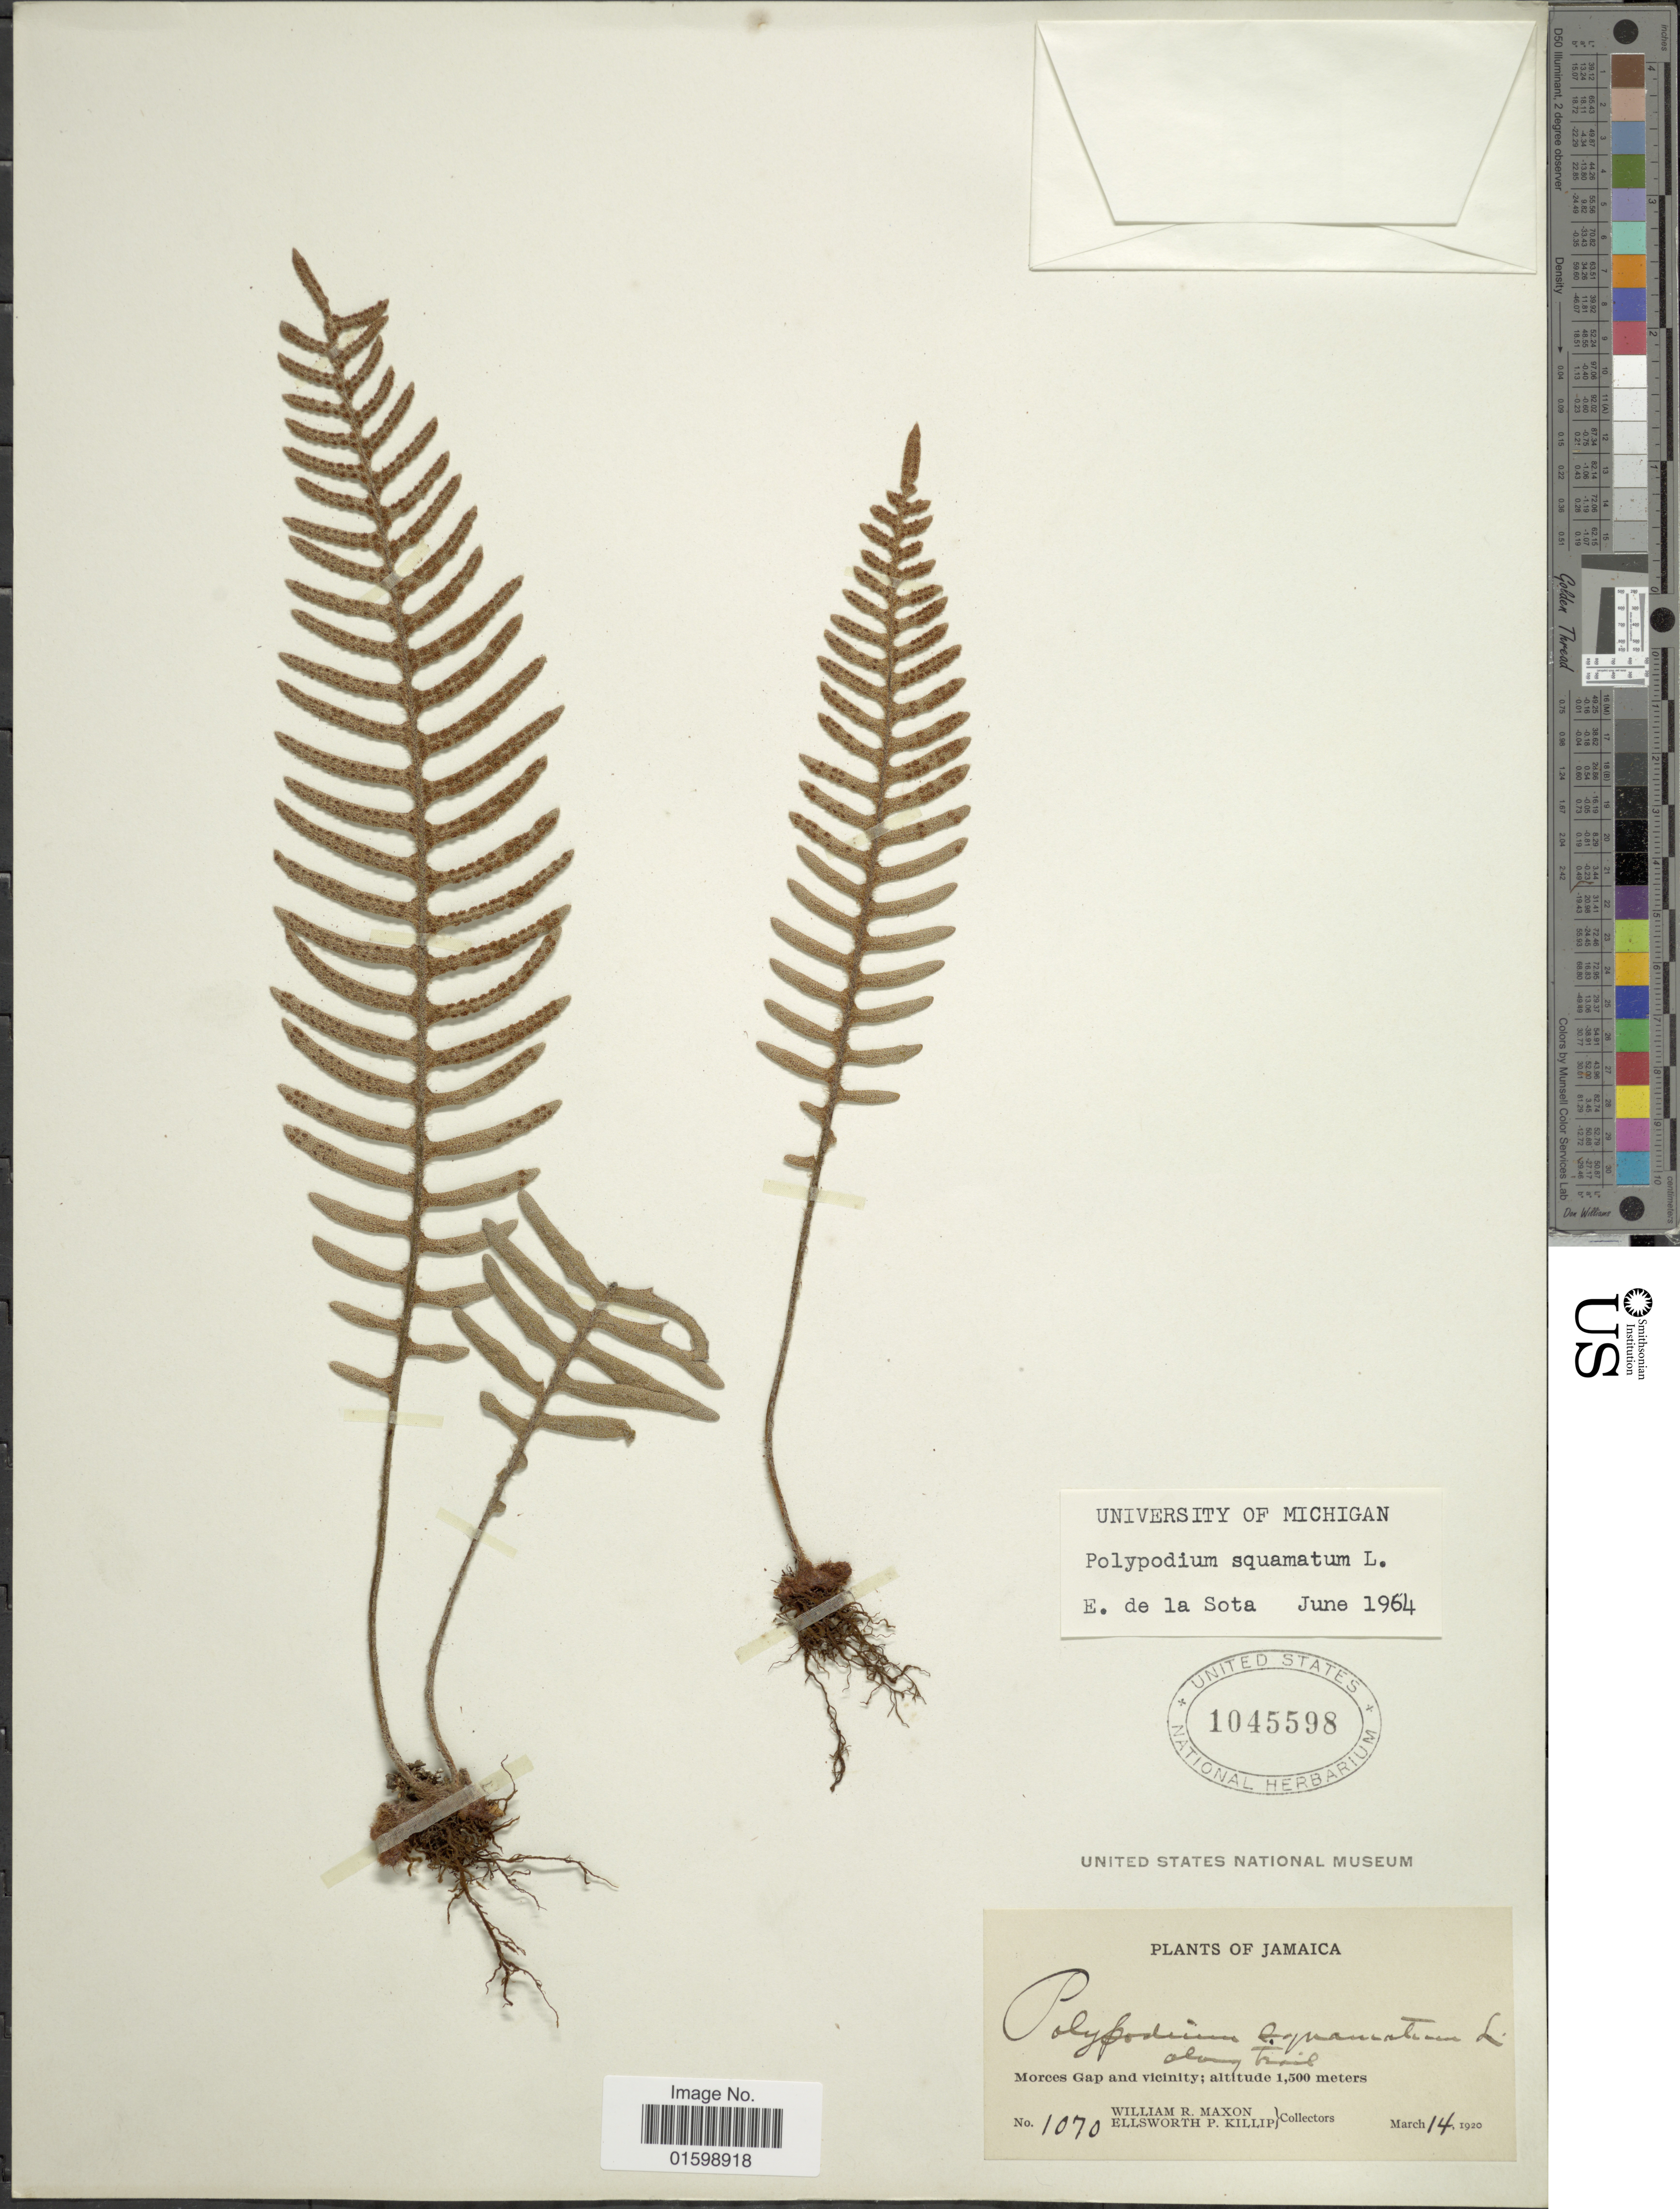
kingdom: Plantae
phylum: Tracheophyta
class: Polypodiopsida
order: Polypodiales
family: Polypodiaceae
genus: Pleopeltis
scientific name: Pleopeltis squamata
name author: (L.) J. Sm.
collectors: W. R. Maxon & E. P. Killip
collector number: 1070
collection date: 1920-03-14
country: Jamaica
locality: Along trail, Morces Gap and vicinity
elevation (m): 1500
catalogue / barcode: US 1045598